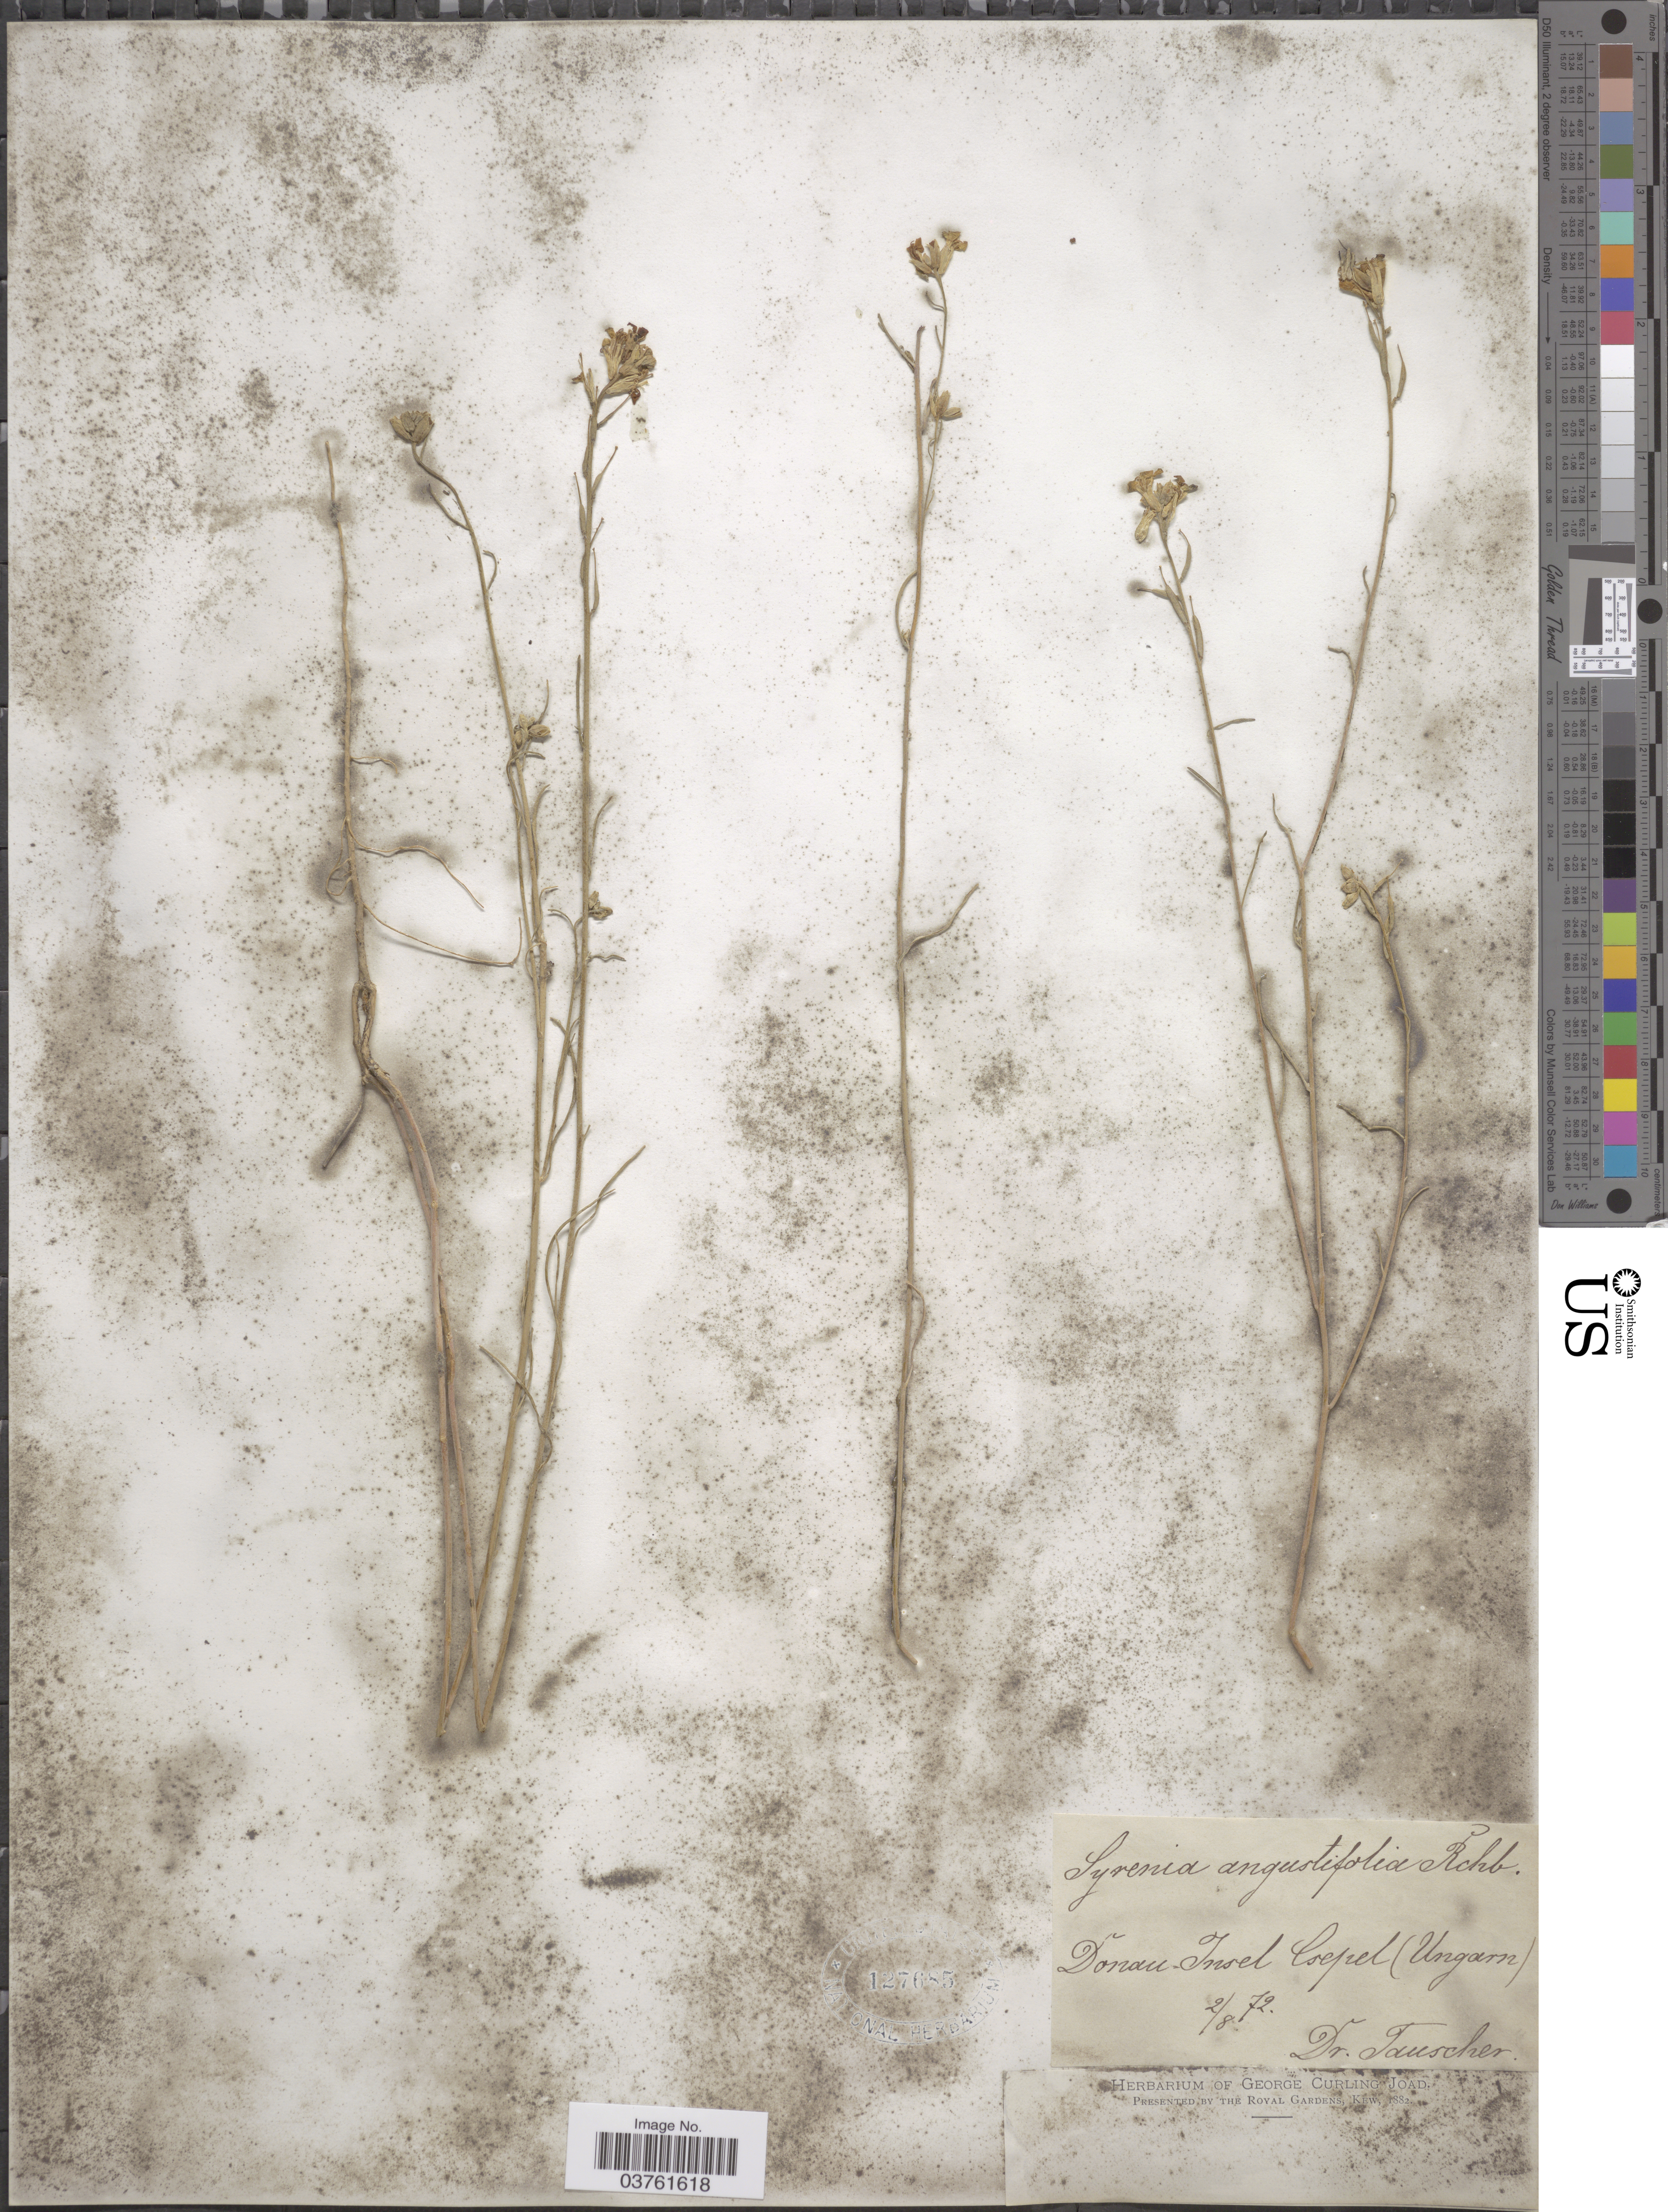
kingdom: Plantae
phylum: Tracheophyta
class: Magnoliopsida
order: Brassicales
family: Brassicaceae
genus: Syrenia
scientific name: Syrenia angustifolia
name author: (Ehrh.) Rchb.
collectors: Tauscher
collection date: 1872-08-02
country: Hungary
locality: Donau-Insel Csepel, Ungarn.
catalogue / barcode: US 127685